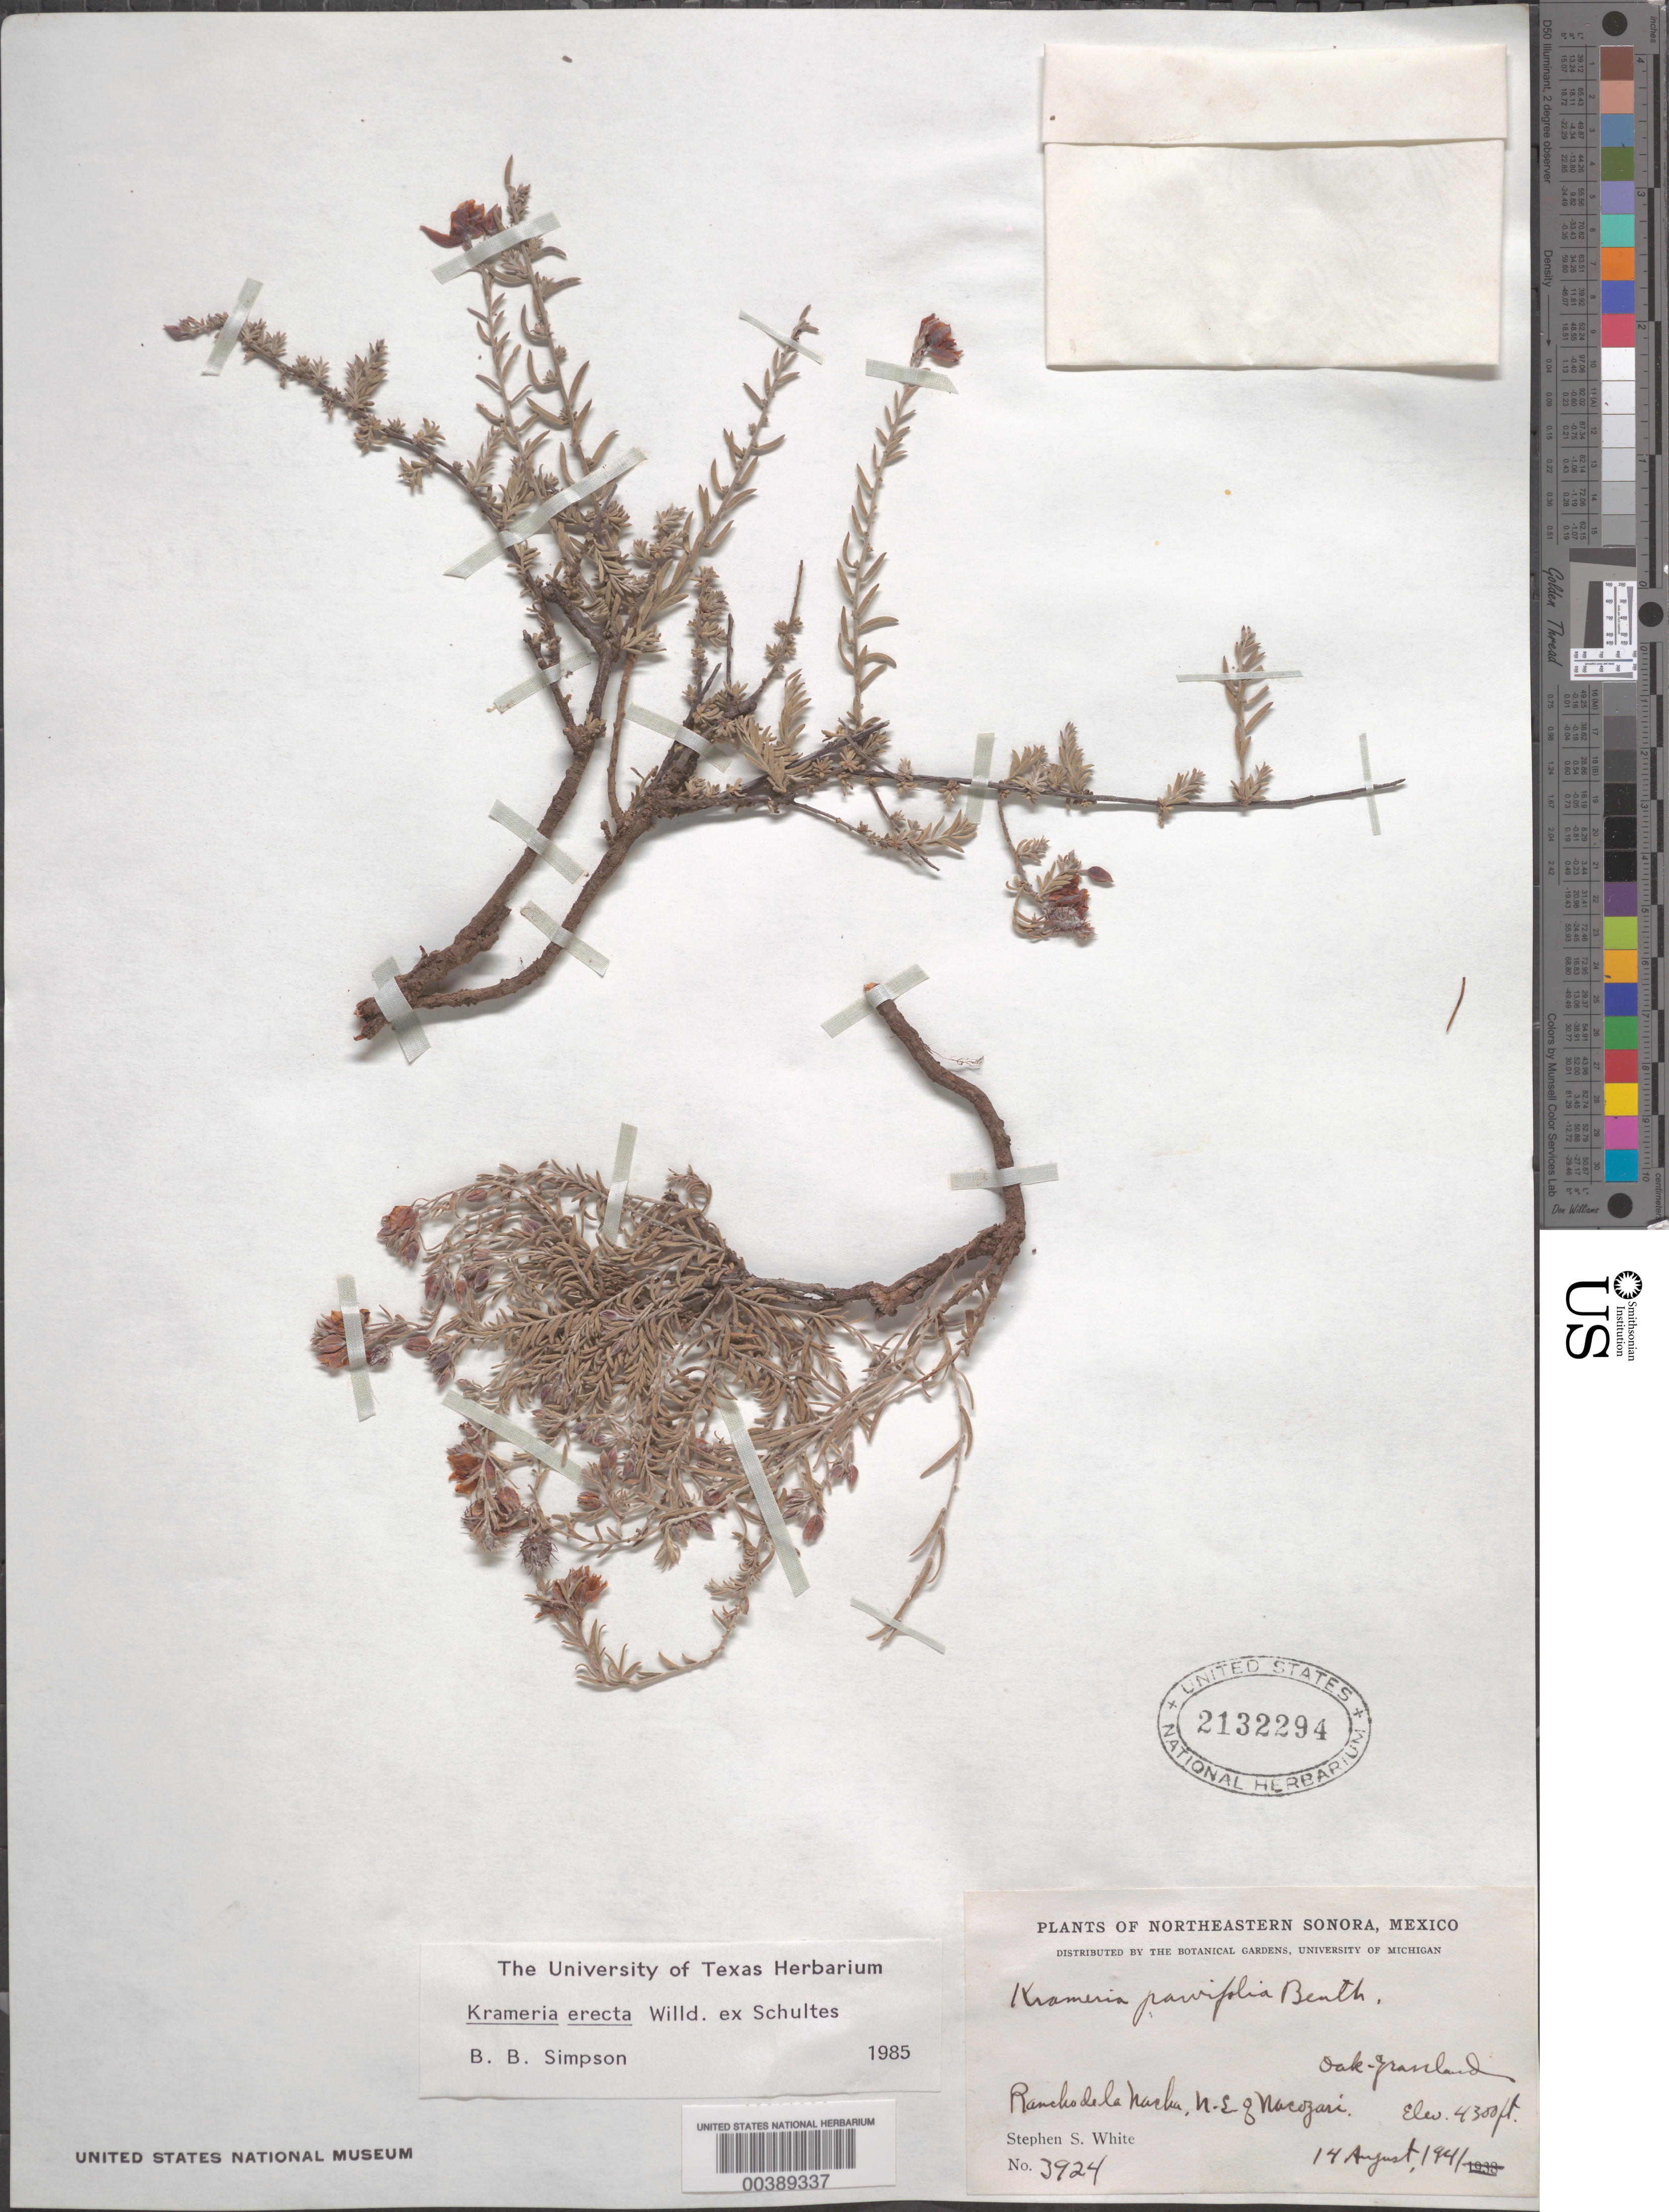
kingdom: Plantae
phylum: Tracheophyta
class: Magnoliopsida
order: Zygophyllales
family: Krameriaceae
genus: Krameria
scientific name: Krameria erecta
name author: Willd. ex Schult.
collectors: S. S. White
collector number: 3924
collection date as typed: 14 Aug 1941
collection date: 1941-08-14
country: Mexico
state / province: Sonora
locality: Rancho de la nacha, NE of nacozari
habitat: Oak-grassland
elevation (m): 1311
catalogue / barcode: US 2132294